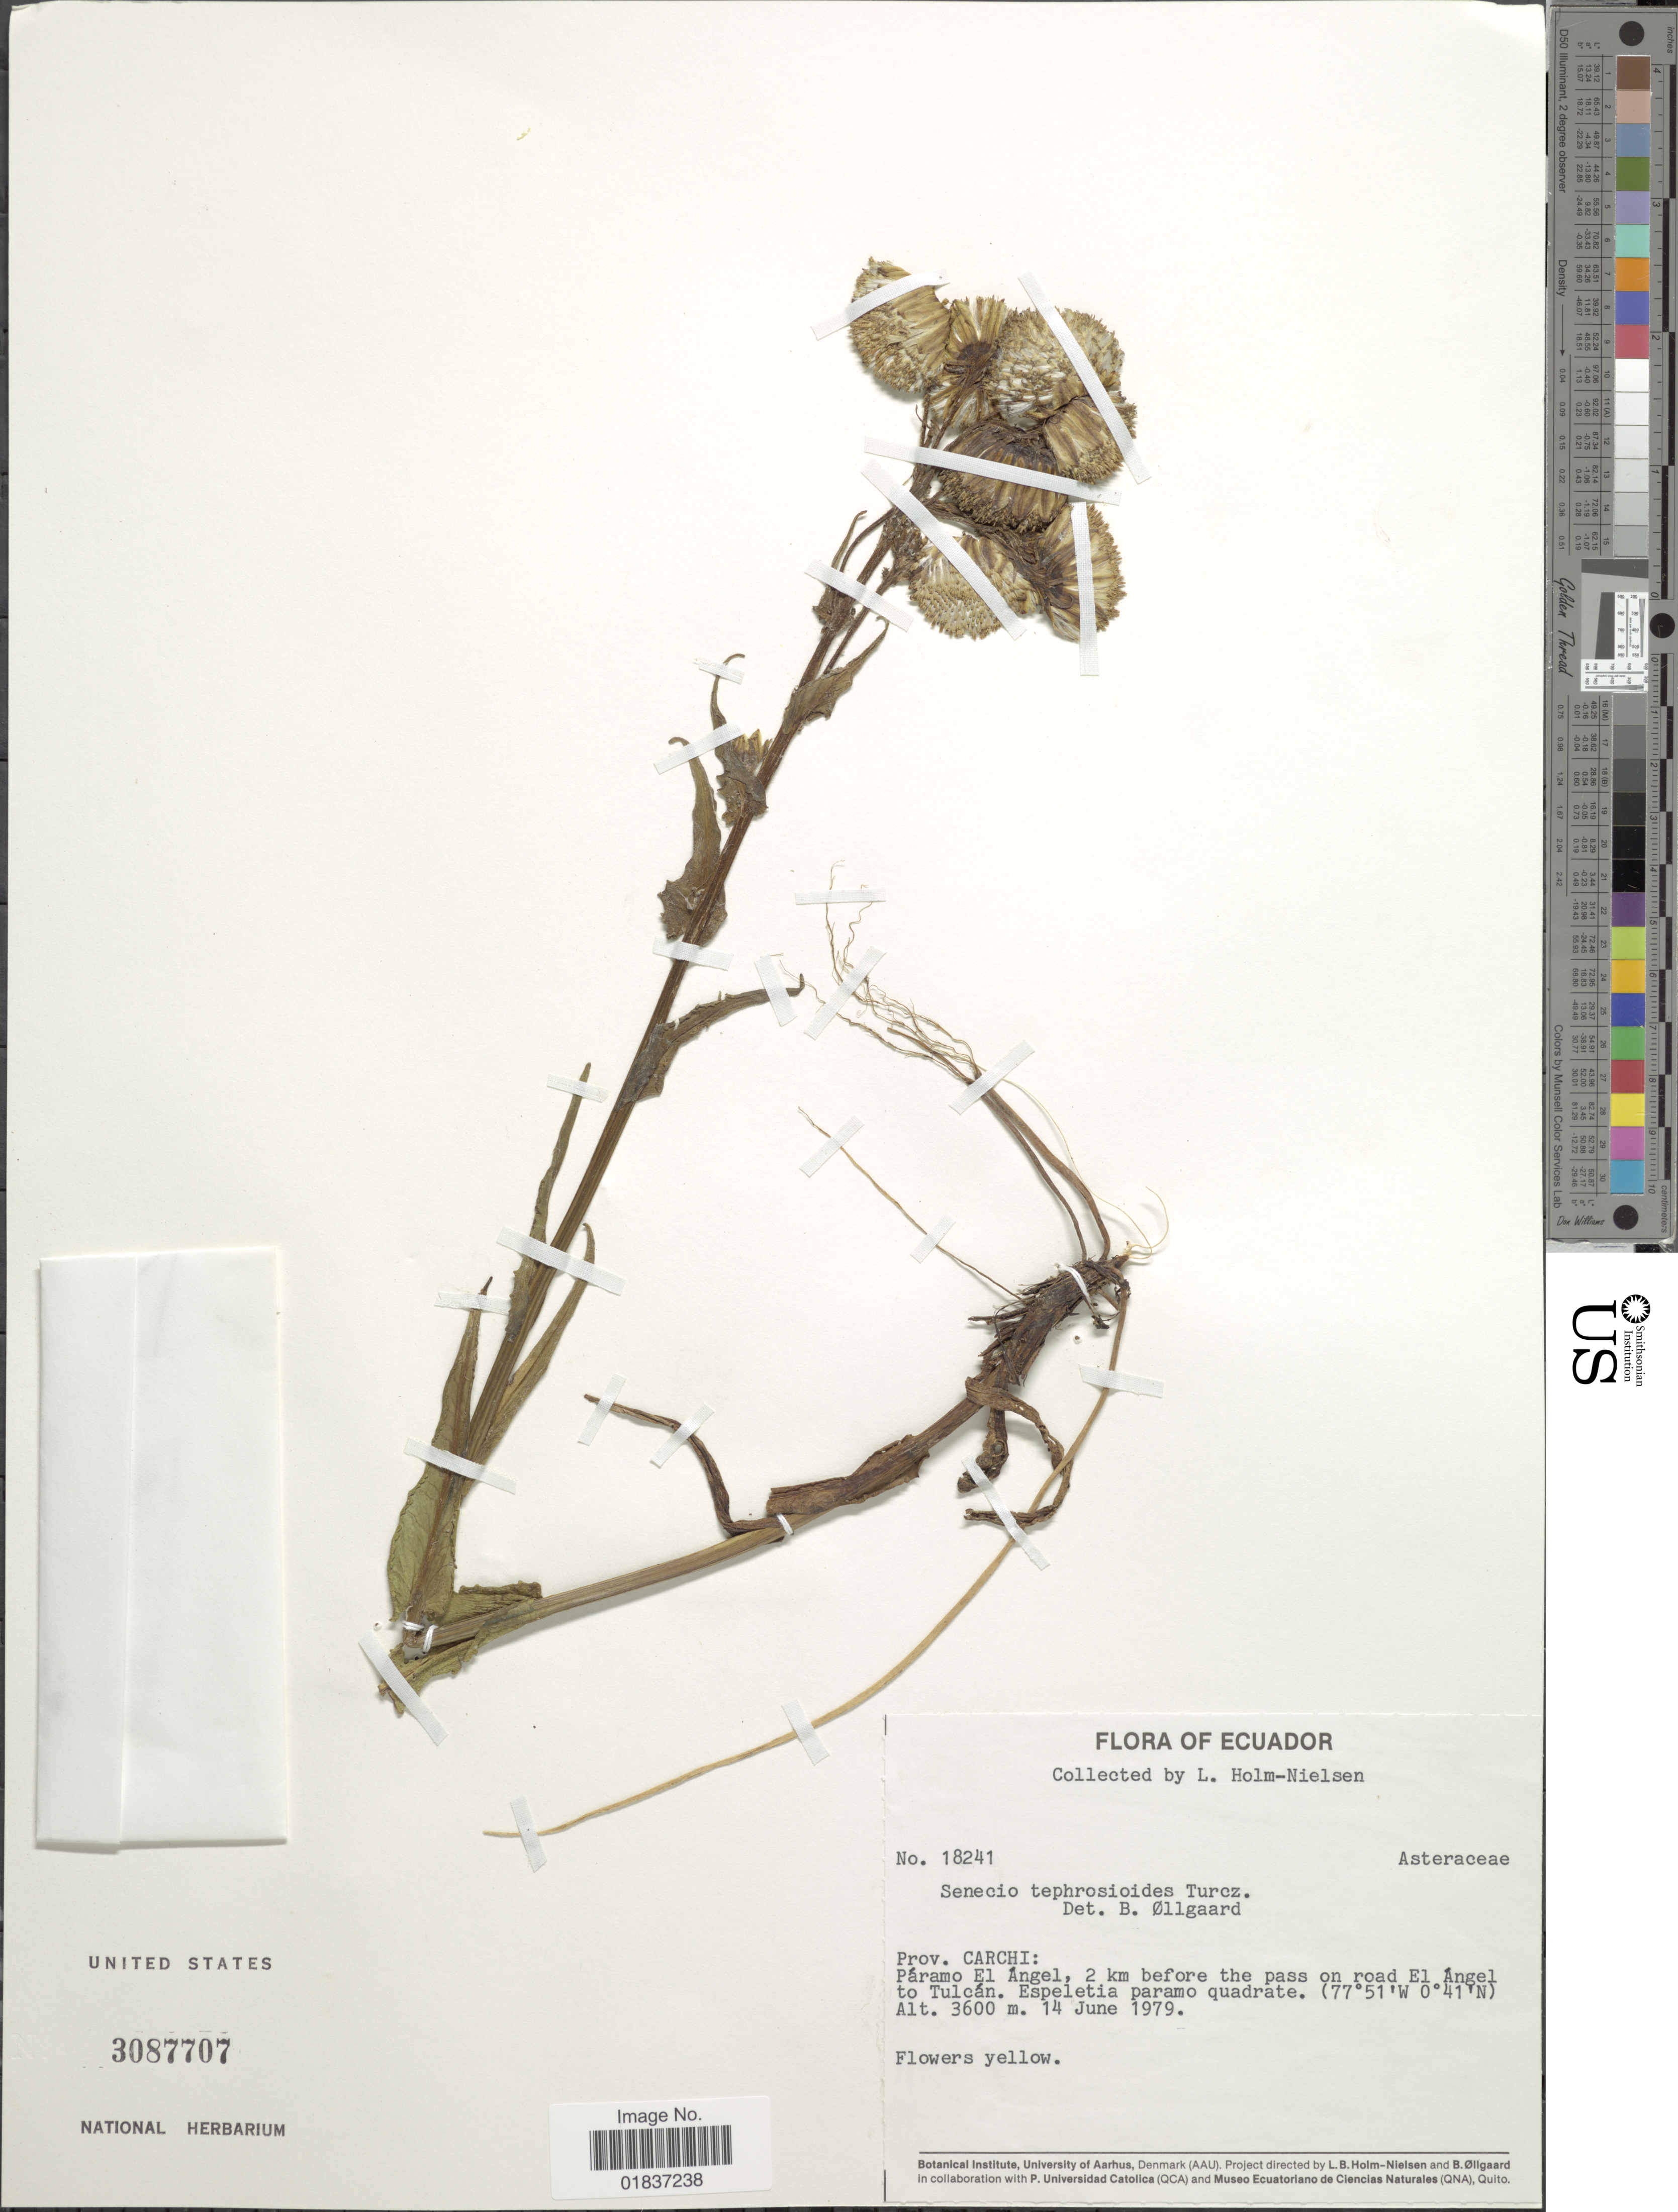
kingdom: Plantae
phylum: Tracheophyta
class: Magnoliopsida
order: Asterales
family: Asteraceae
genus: Senecio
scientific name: Senecio tephrosioides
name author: Turcz.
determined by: Salomon, Luciana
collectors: L. B. Holm-Nielsen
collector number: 18241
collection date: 1979-06-14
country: Ecuador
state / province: Carchi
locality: Prov. Carchi: Paramo El Angel, 2 km before the pass on road El Angel to Tulcan.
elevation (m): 3600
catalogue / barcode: US 3087707